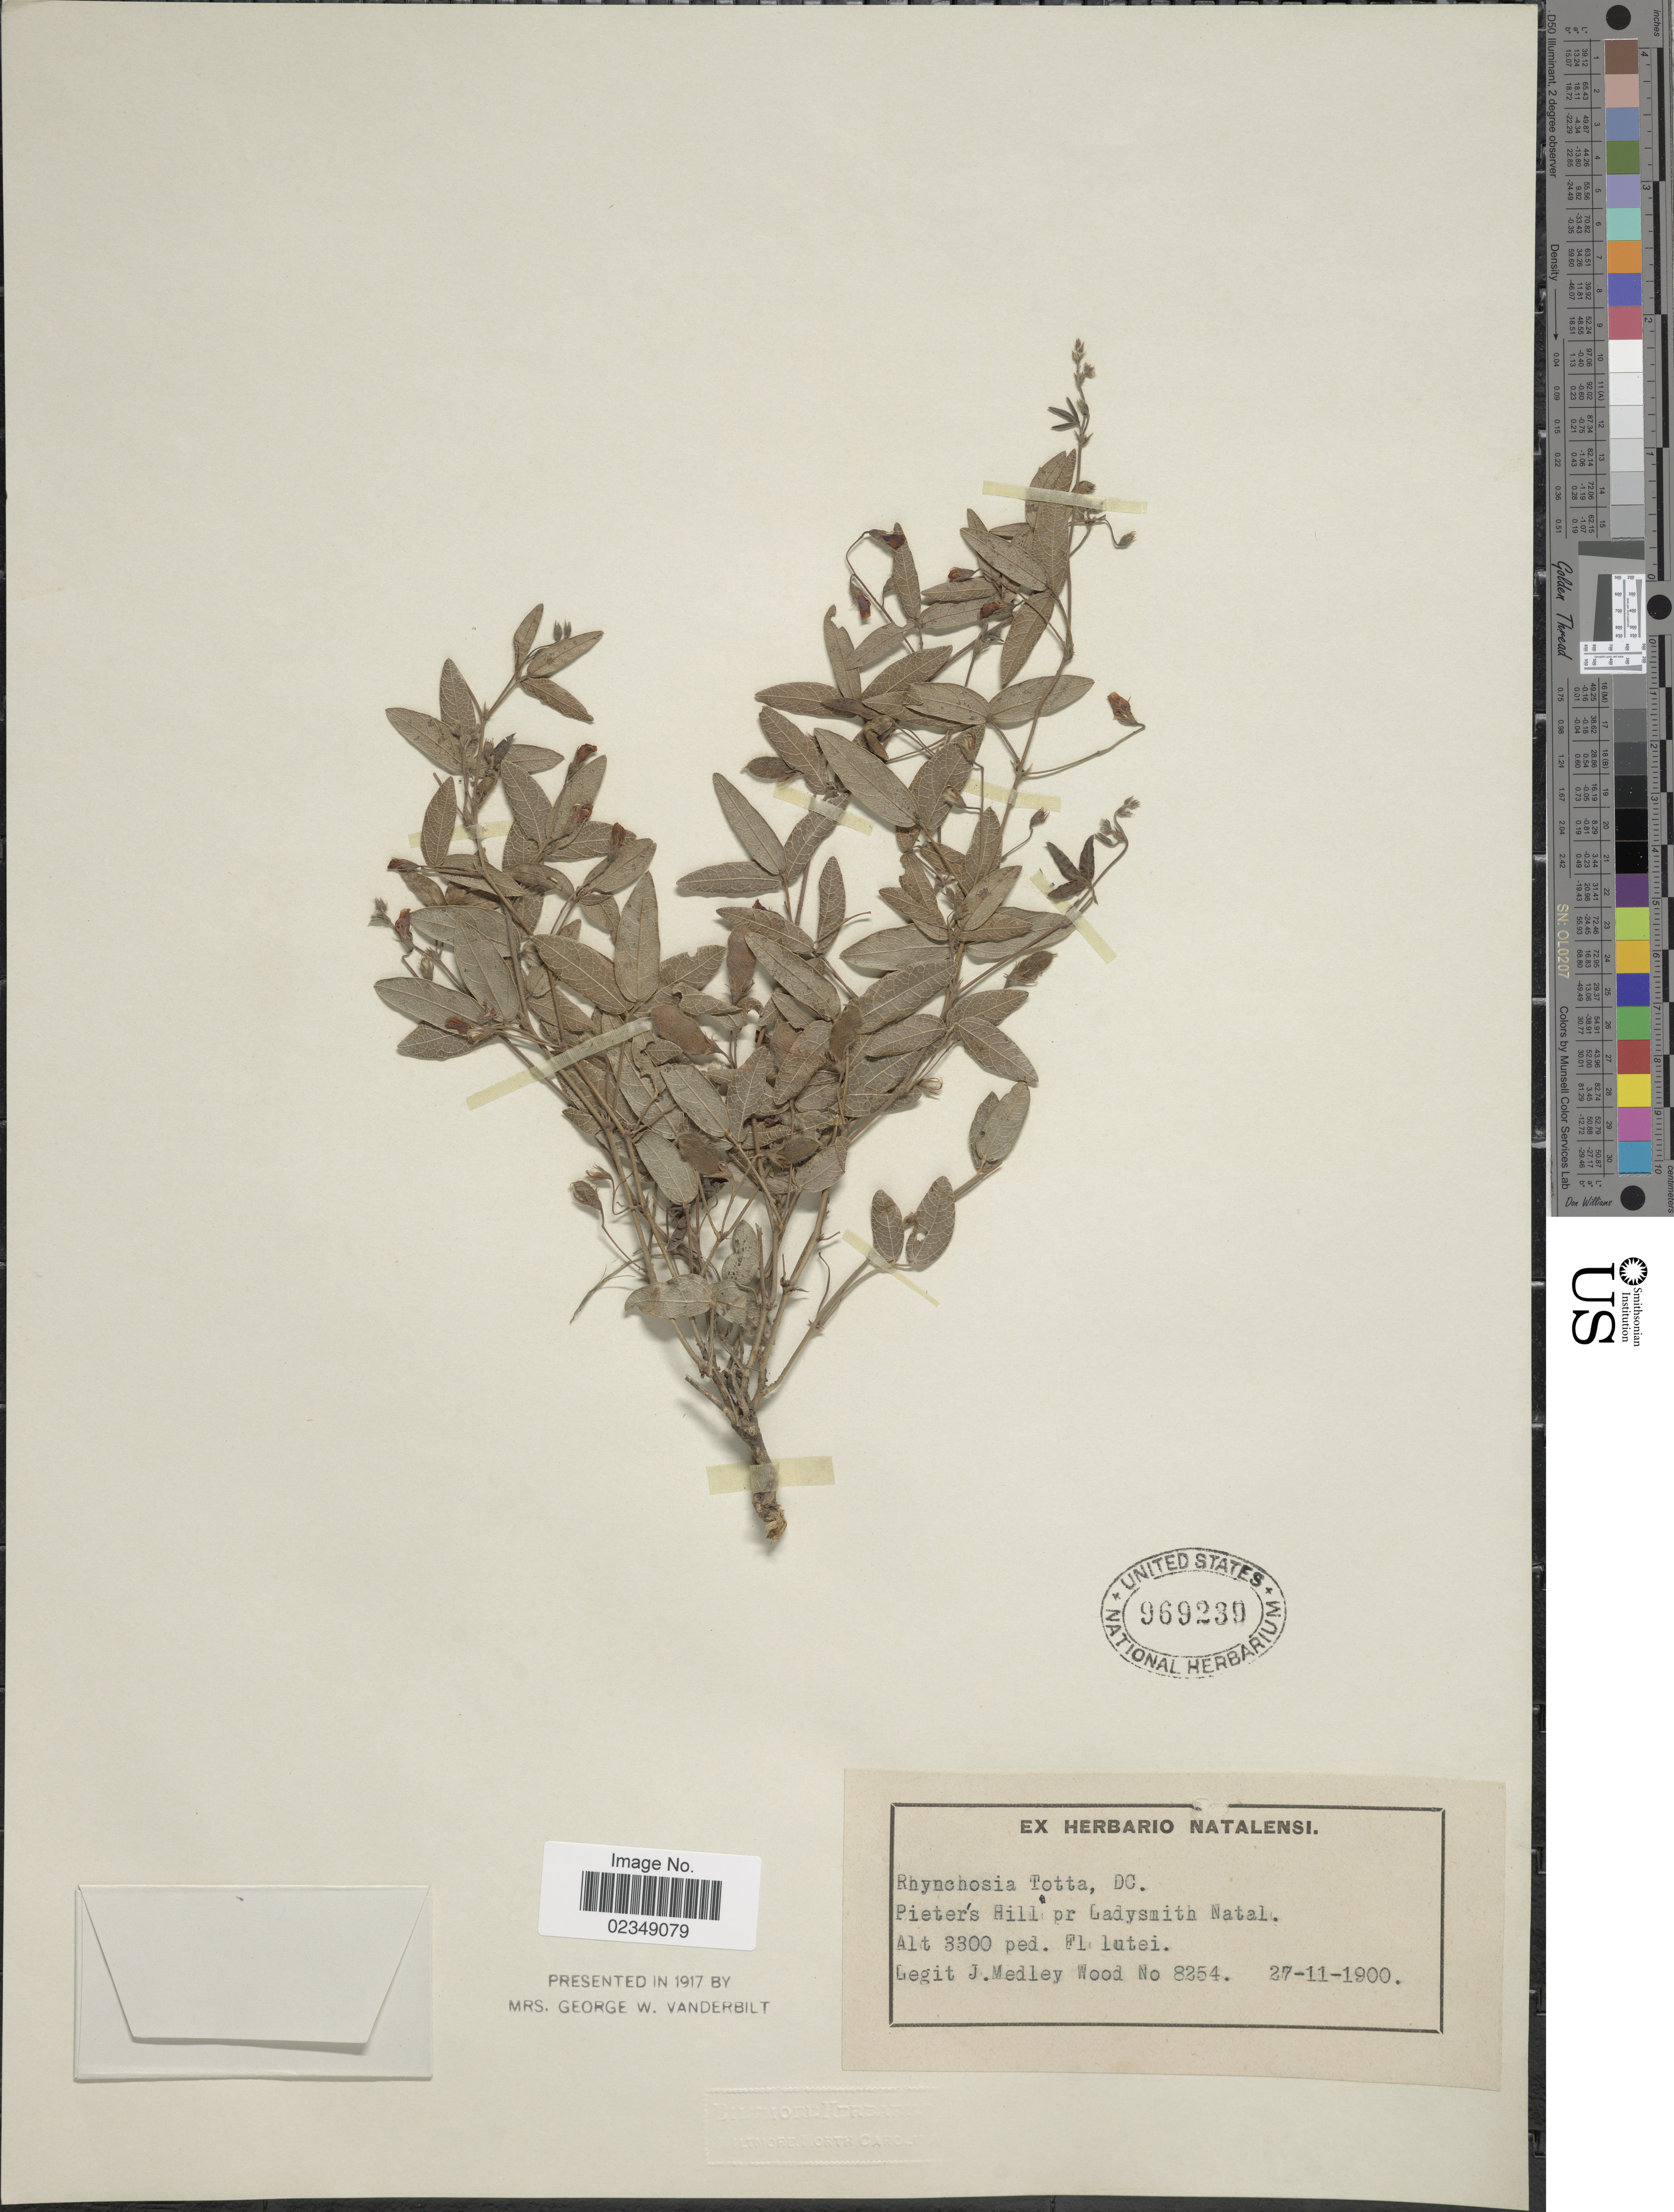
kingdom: Plantae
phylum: Tracheophyta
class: Magnoliopsida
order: Fabales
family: Fabaceae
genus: Rhynchosia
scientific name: Rhynchosia totta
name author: DC.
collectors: J. Medley Wood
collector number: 8254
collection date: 1900-11-27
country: South Africa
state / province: KwaZulu-Natal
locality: Pieter's Hill pr Ladysmith Natal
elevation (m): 1006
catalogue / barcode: US 969230